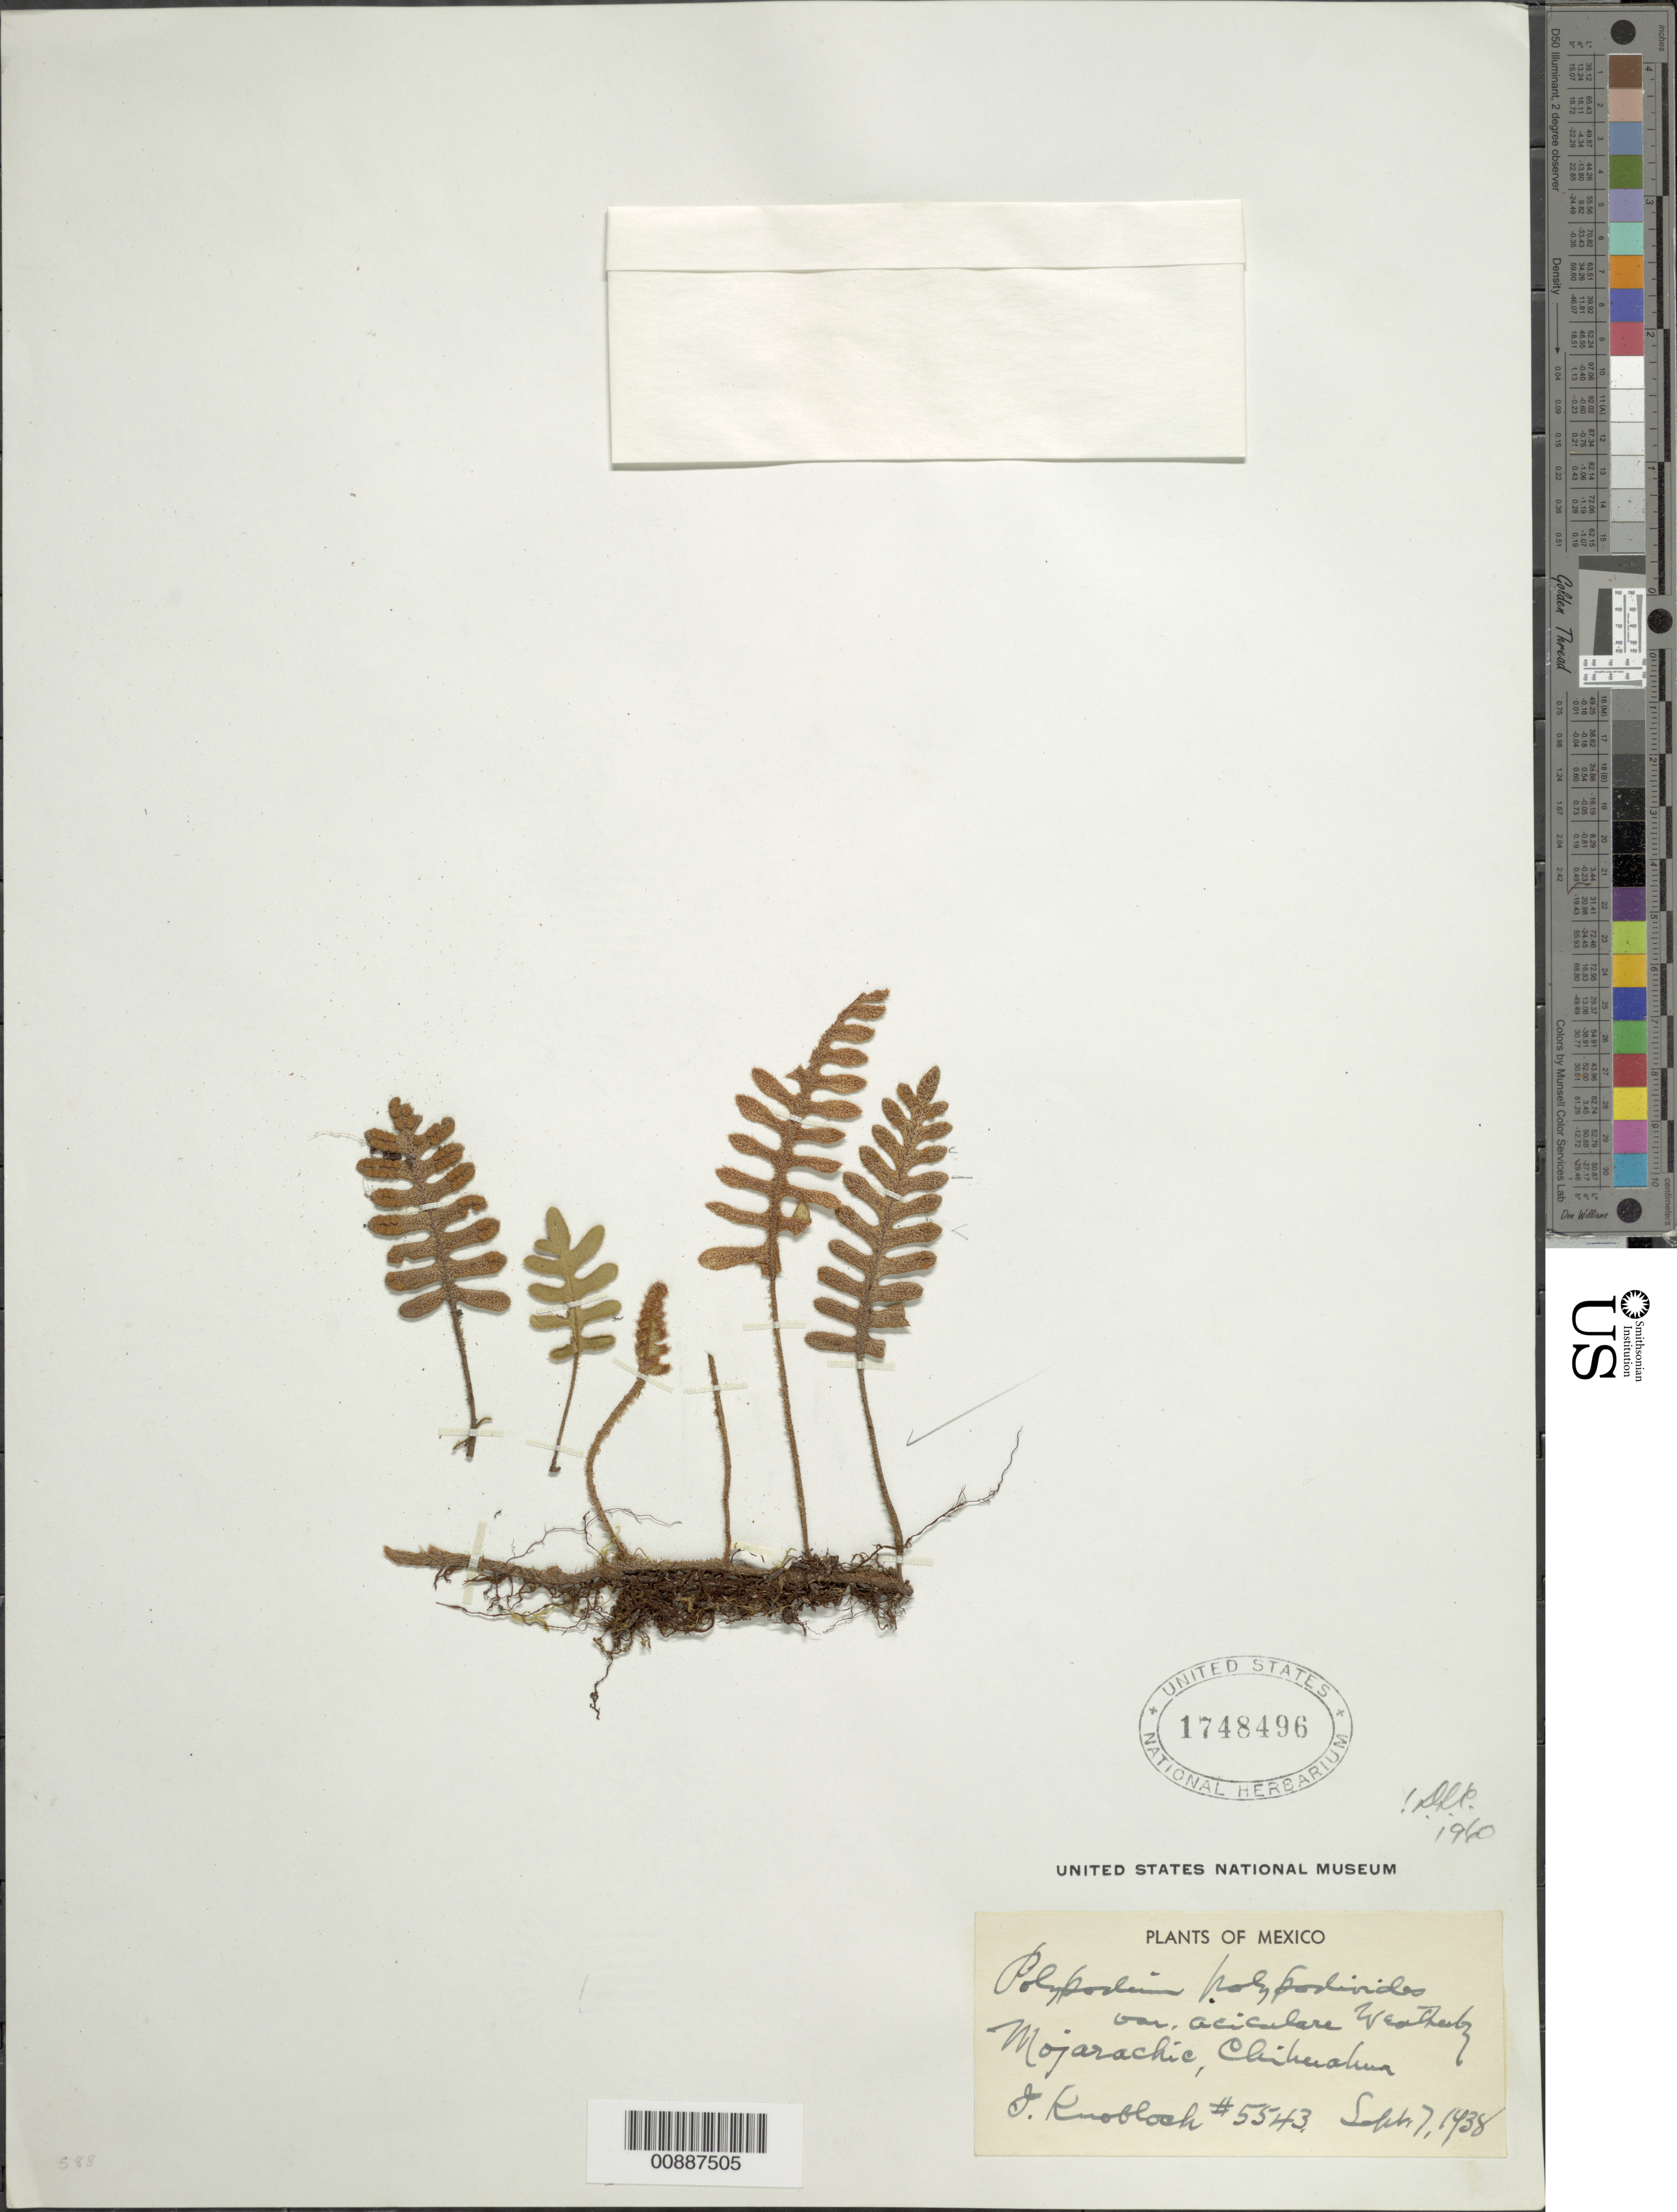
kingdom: Plantae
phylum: Tracheophyta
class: Polypodiopsida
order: Polypodiales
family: Polypodiaceae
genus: Pleopeltis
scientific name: Pleopeltis polypodioides var. acicularis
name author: (Weath.) E.G. Andrews & Windham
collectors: I. W. Knobloch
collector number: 5543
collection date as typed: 07 Sep 1938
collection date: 1938-09-07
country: Mexico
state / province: Chihuahua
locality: Mojarachic, Chihuahua.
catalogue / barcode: US 1748496